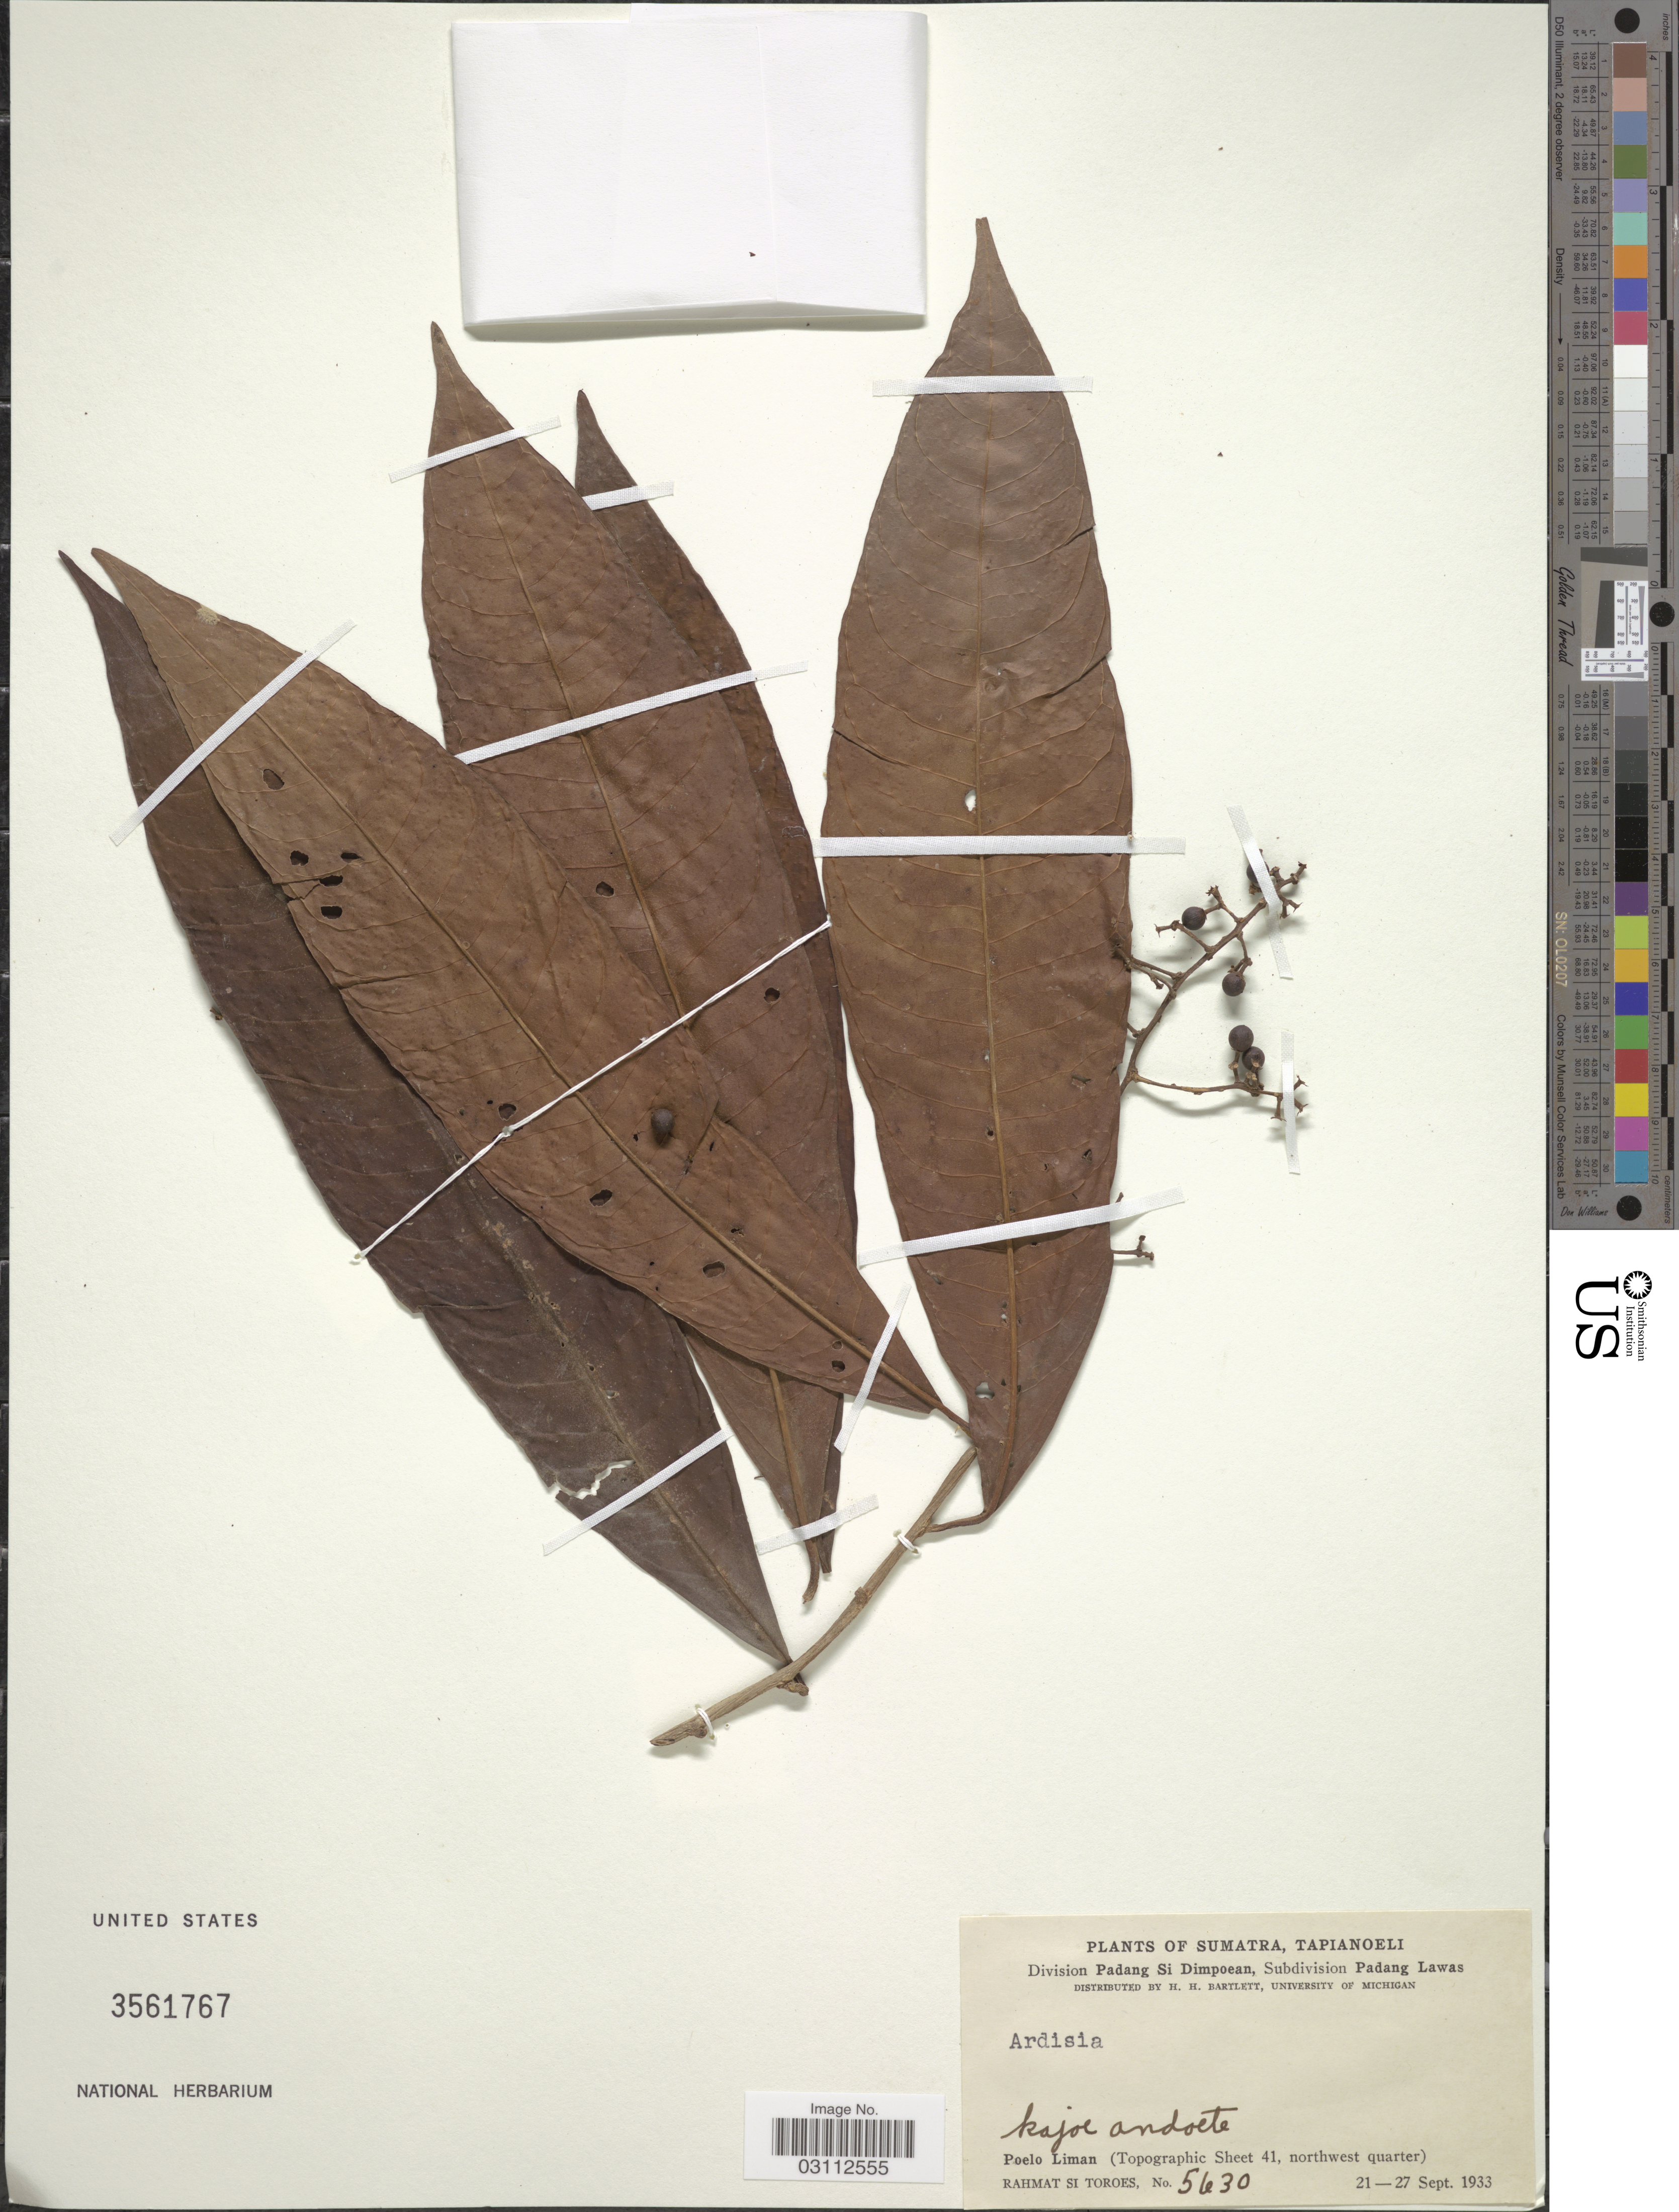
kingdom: Plantae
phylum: Tracheophyta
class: Magnoliopsida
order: Ericales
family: Primulaceae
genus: Ardisia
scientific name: Ardisia sp.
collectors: Rahmat Si Boeea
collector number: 5630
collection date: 1933-09-21/1933-09-27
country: Indonesia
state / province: Sumatra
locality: Tapianoeli. Division Padang Si Dimpoean, Subdivision Padang Lawas. Poelo Liman (Topographic Sheet 41, northwest quarter).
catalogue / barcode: US 3561767